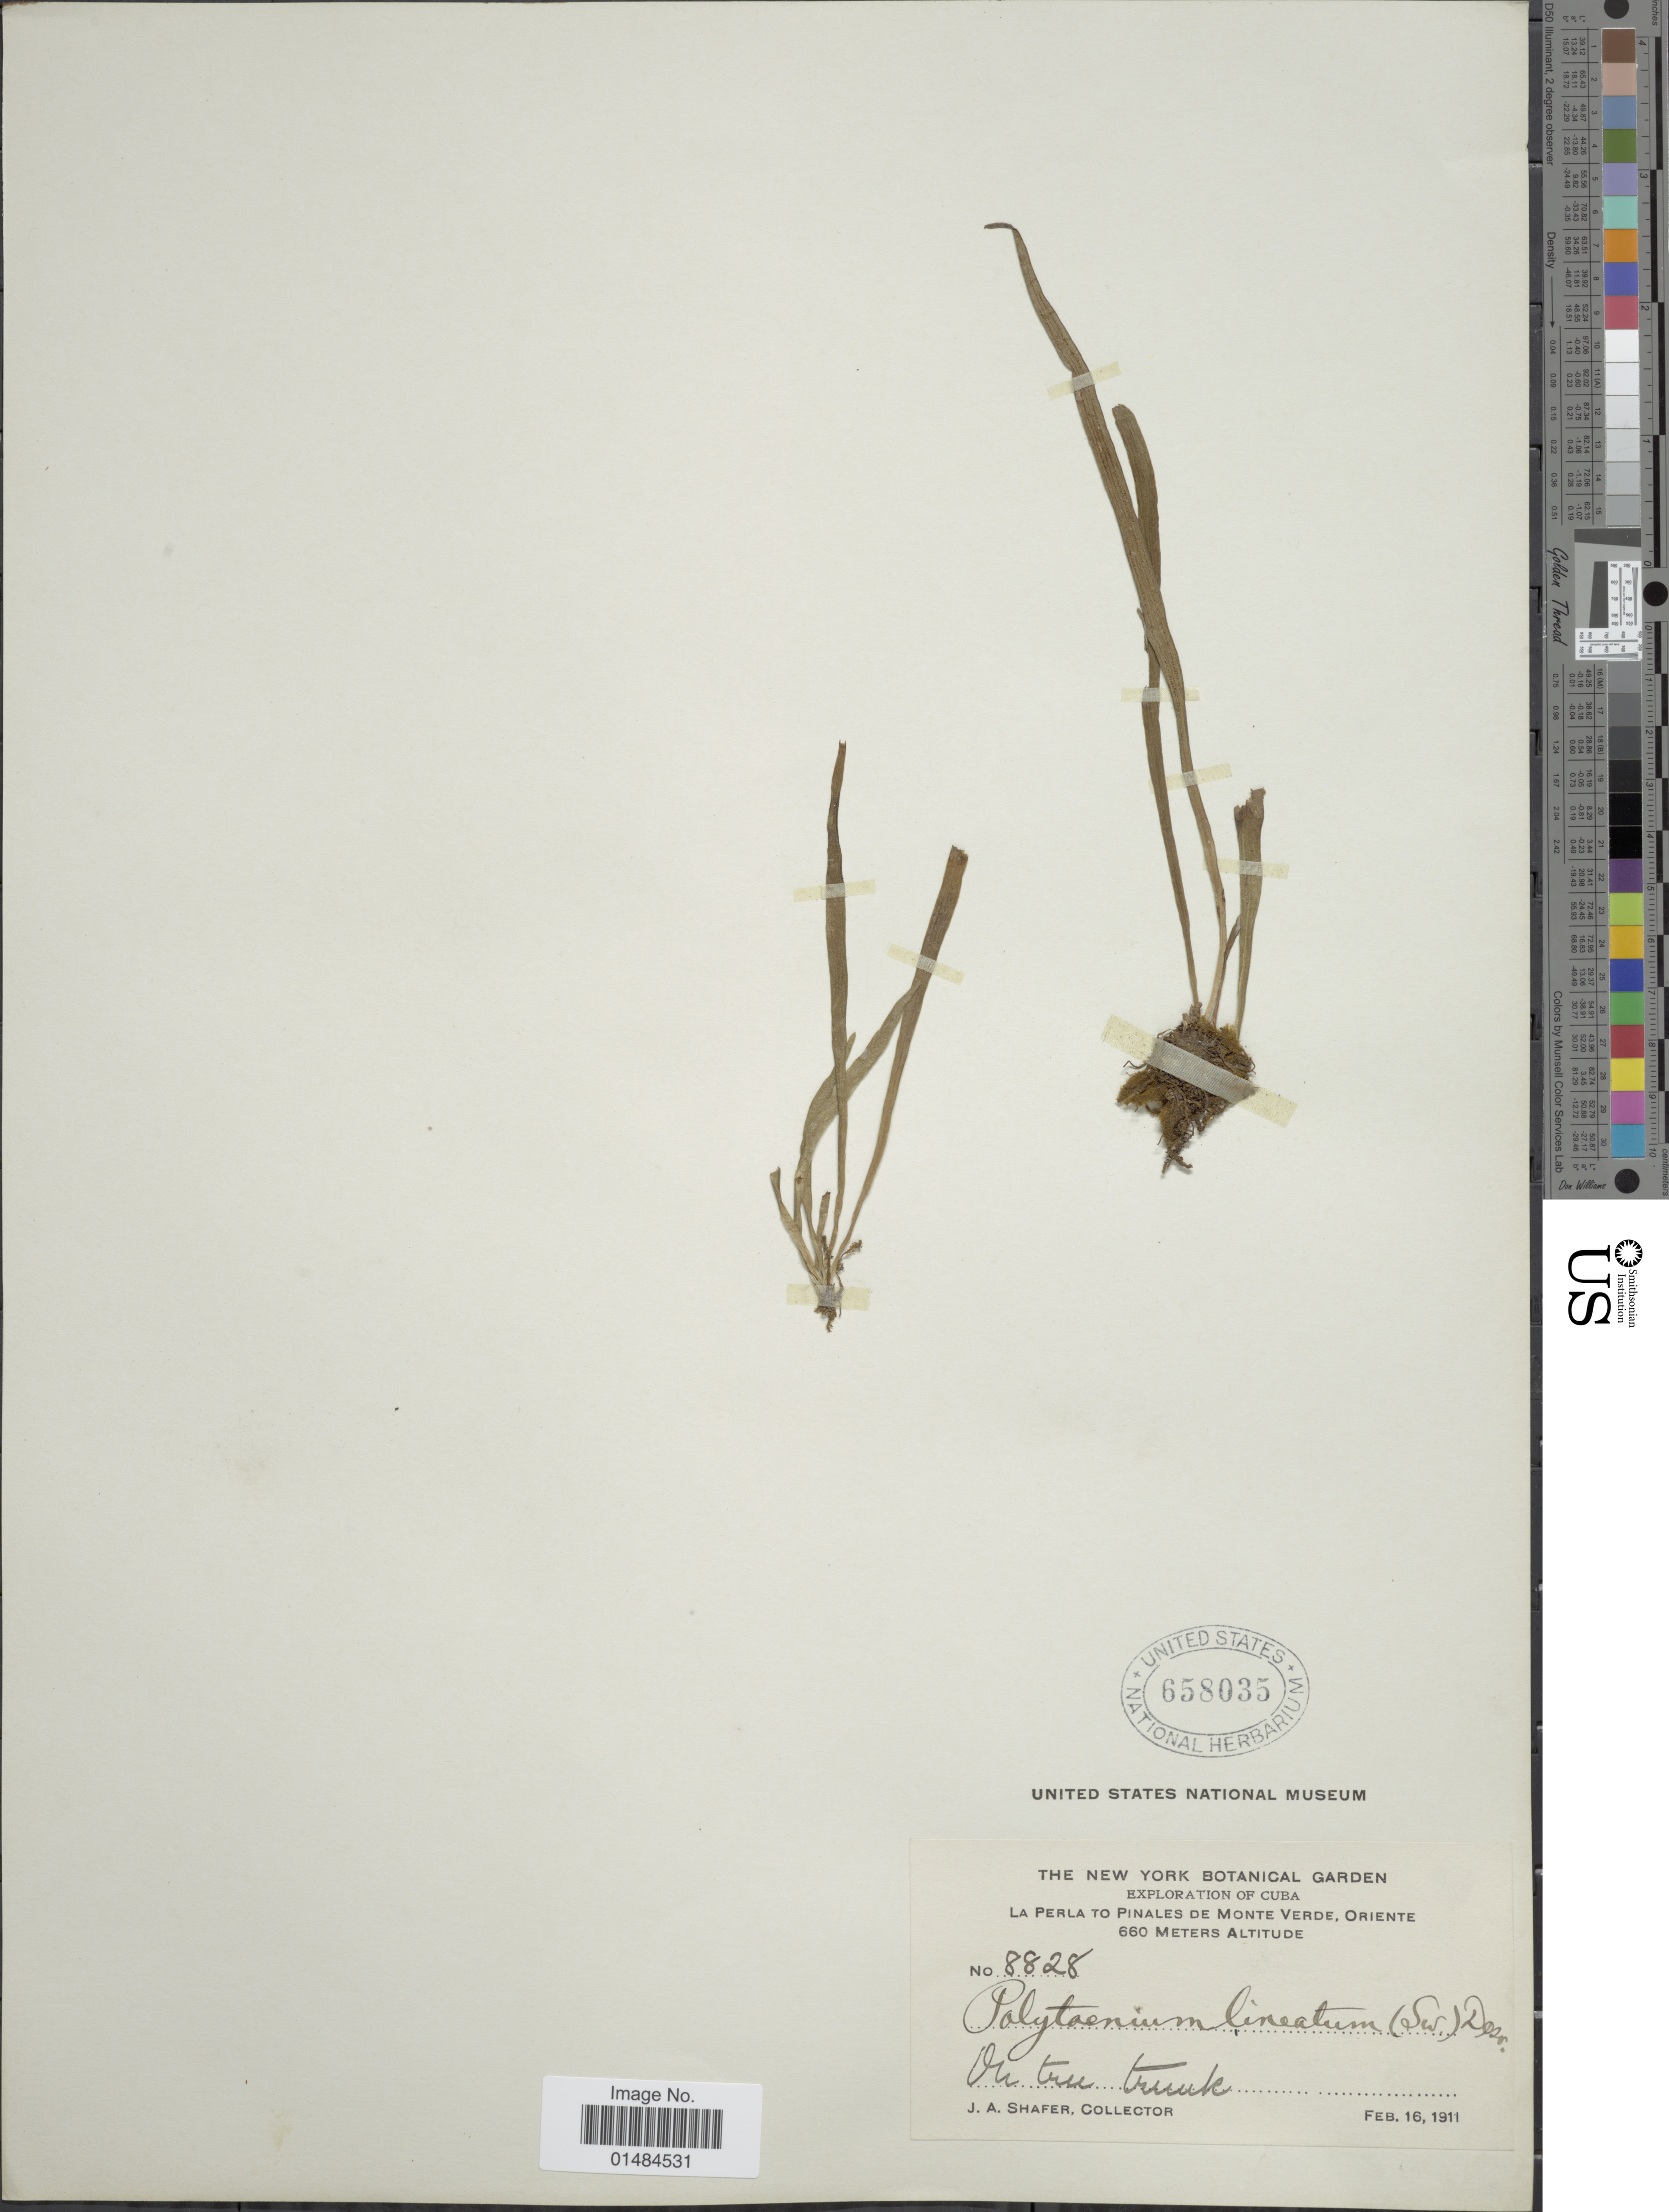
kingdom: Plantae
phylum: Tracheophyta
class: Polypodiopsida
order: Polypodiales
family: Pteridaceae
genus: Polytaenium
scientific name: Polytaenium lineatum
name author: (Sw.) J. Sm.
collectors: J. A. Shafer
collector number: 8828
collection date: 1911-02-16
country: Cuba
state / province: Oriente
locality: La Perla to Pinales de Monte Verde, Oriente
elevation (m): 660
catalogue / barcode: US 658035